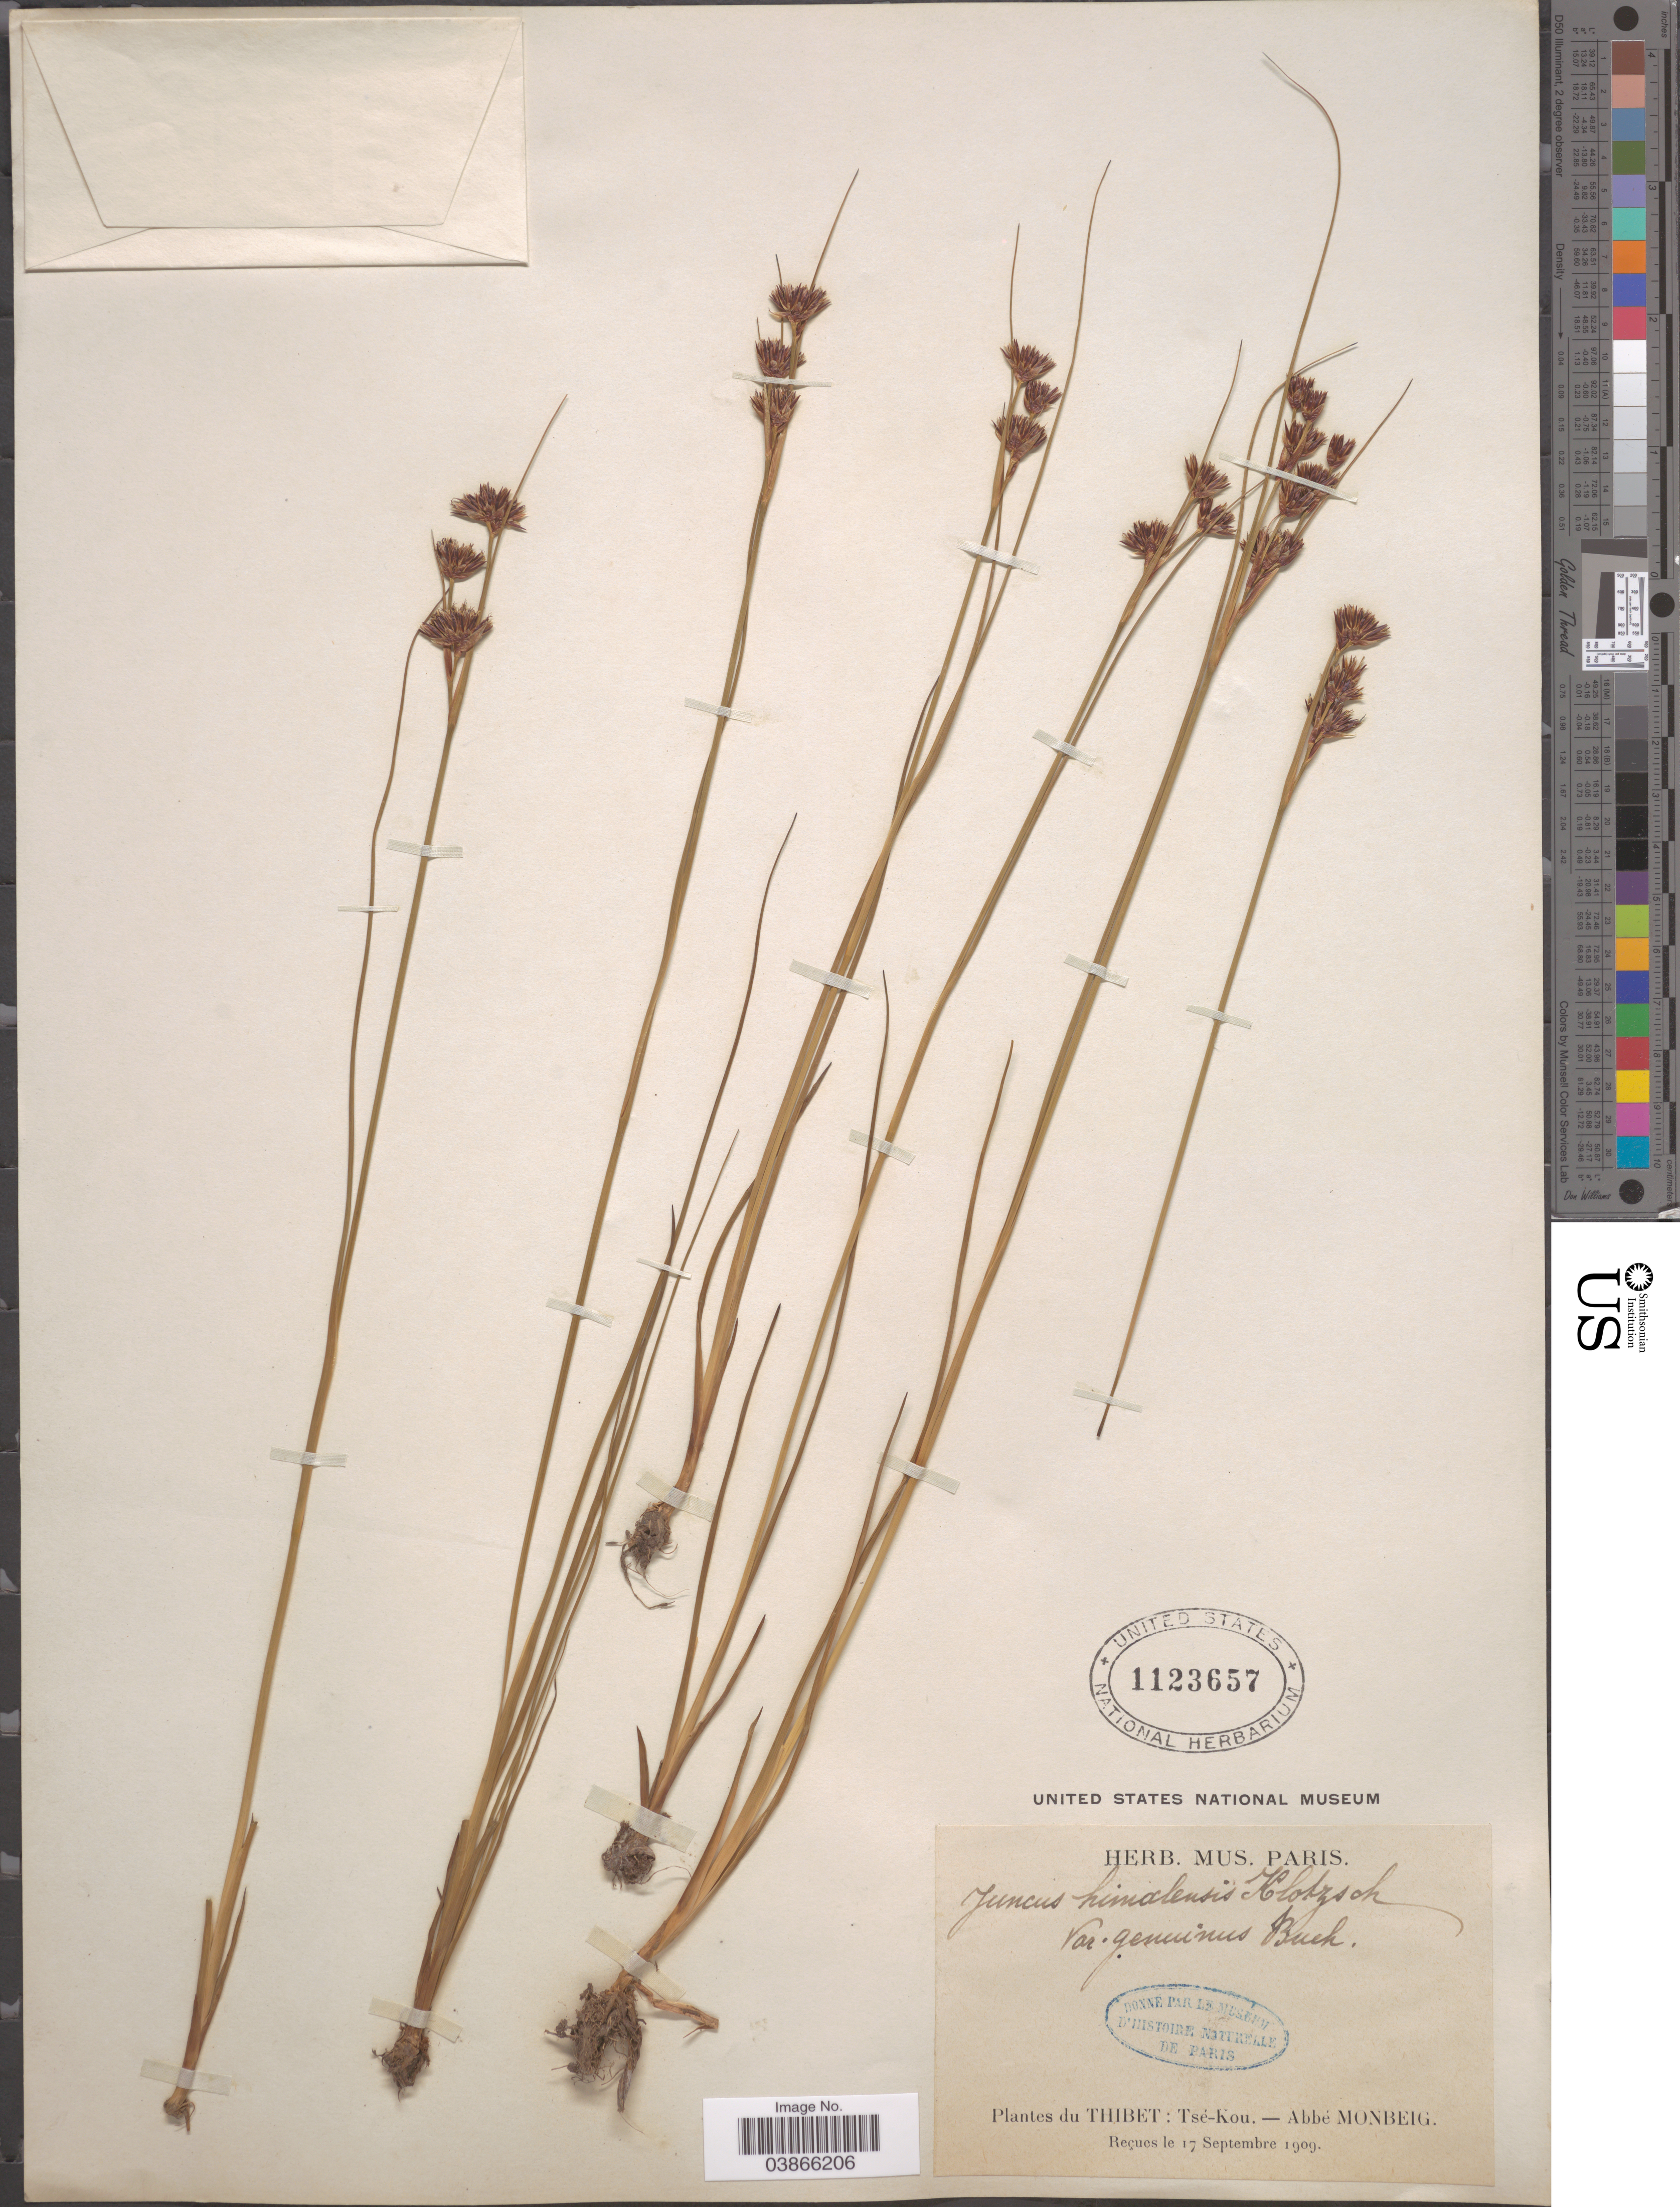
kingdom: Plantae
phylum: Tracheophyta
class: Liliopsida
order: Poales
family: Juncaceae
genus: Juncus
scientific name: Juncus himalensis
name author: Klotzsch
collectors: A. Monbeig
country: China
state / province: Xizang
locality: Thibet: Tsé-Kou.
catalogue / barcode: US 1123657